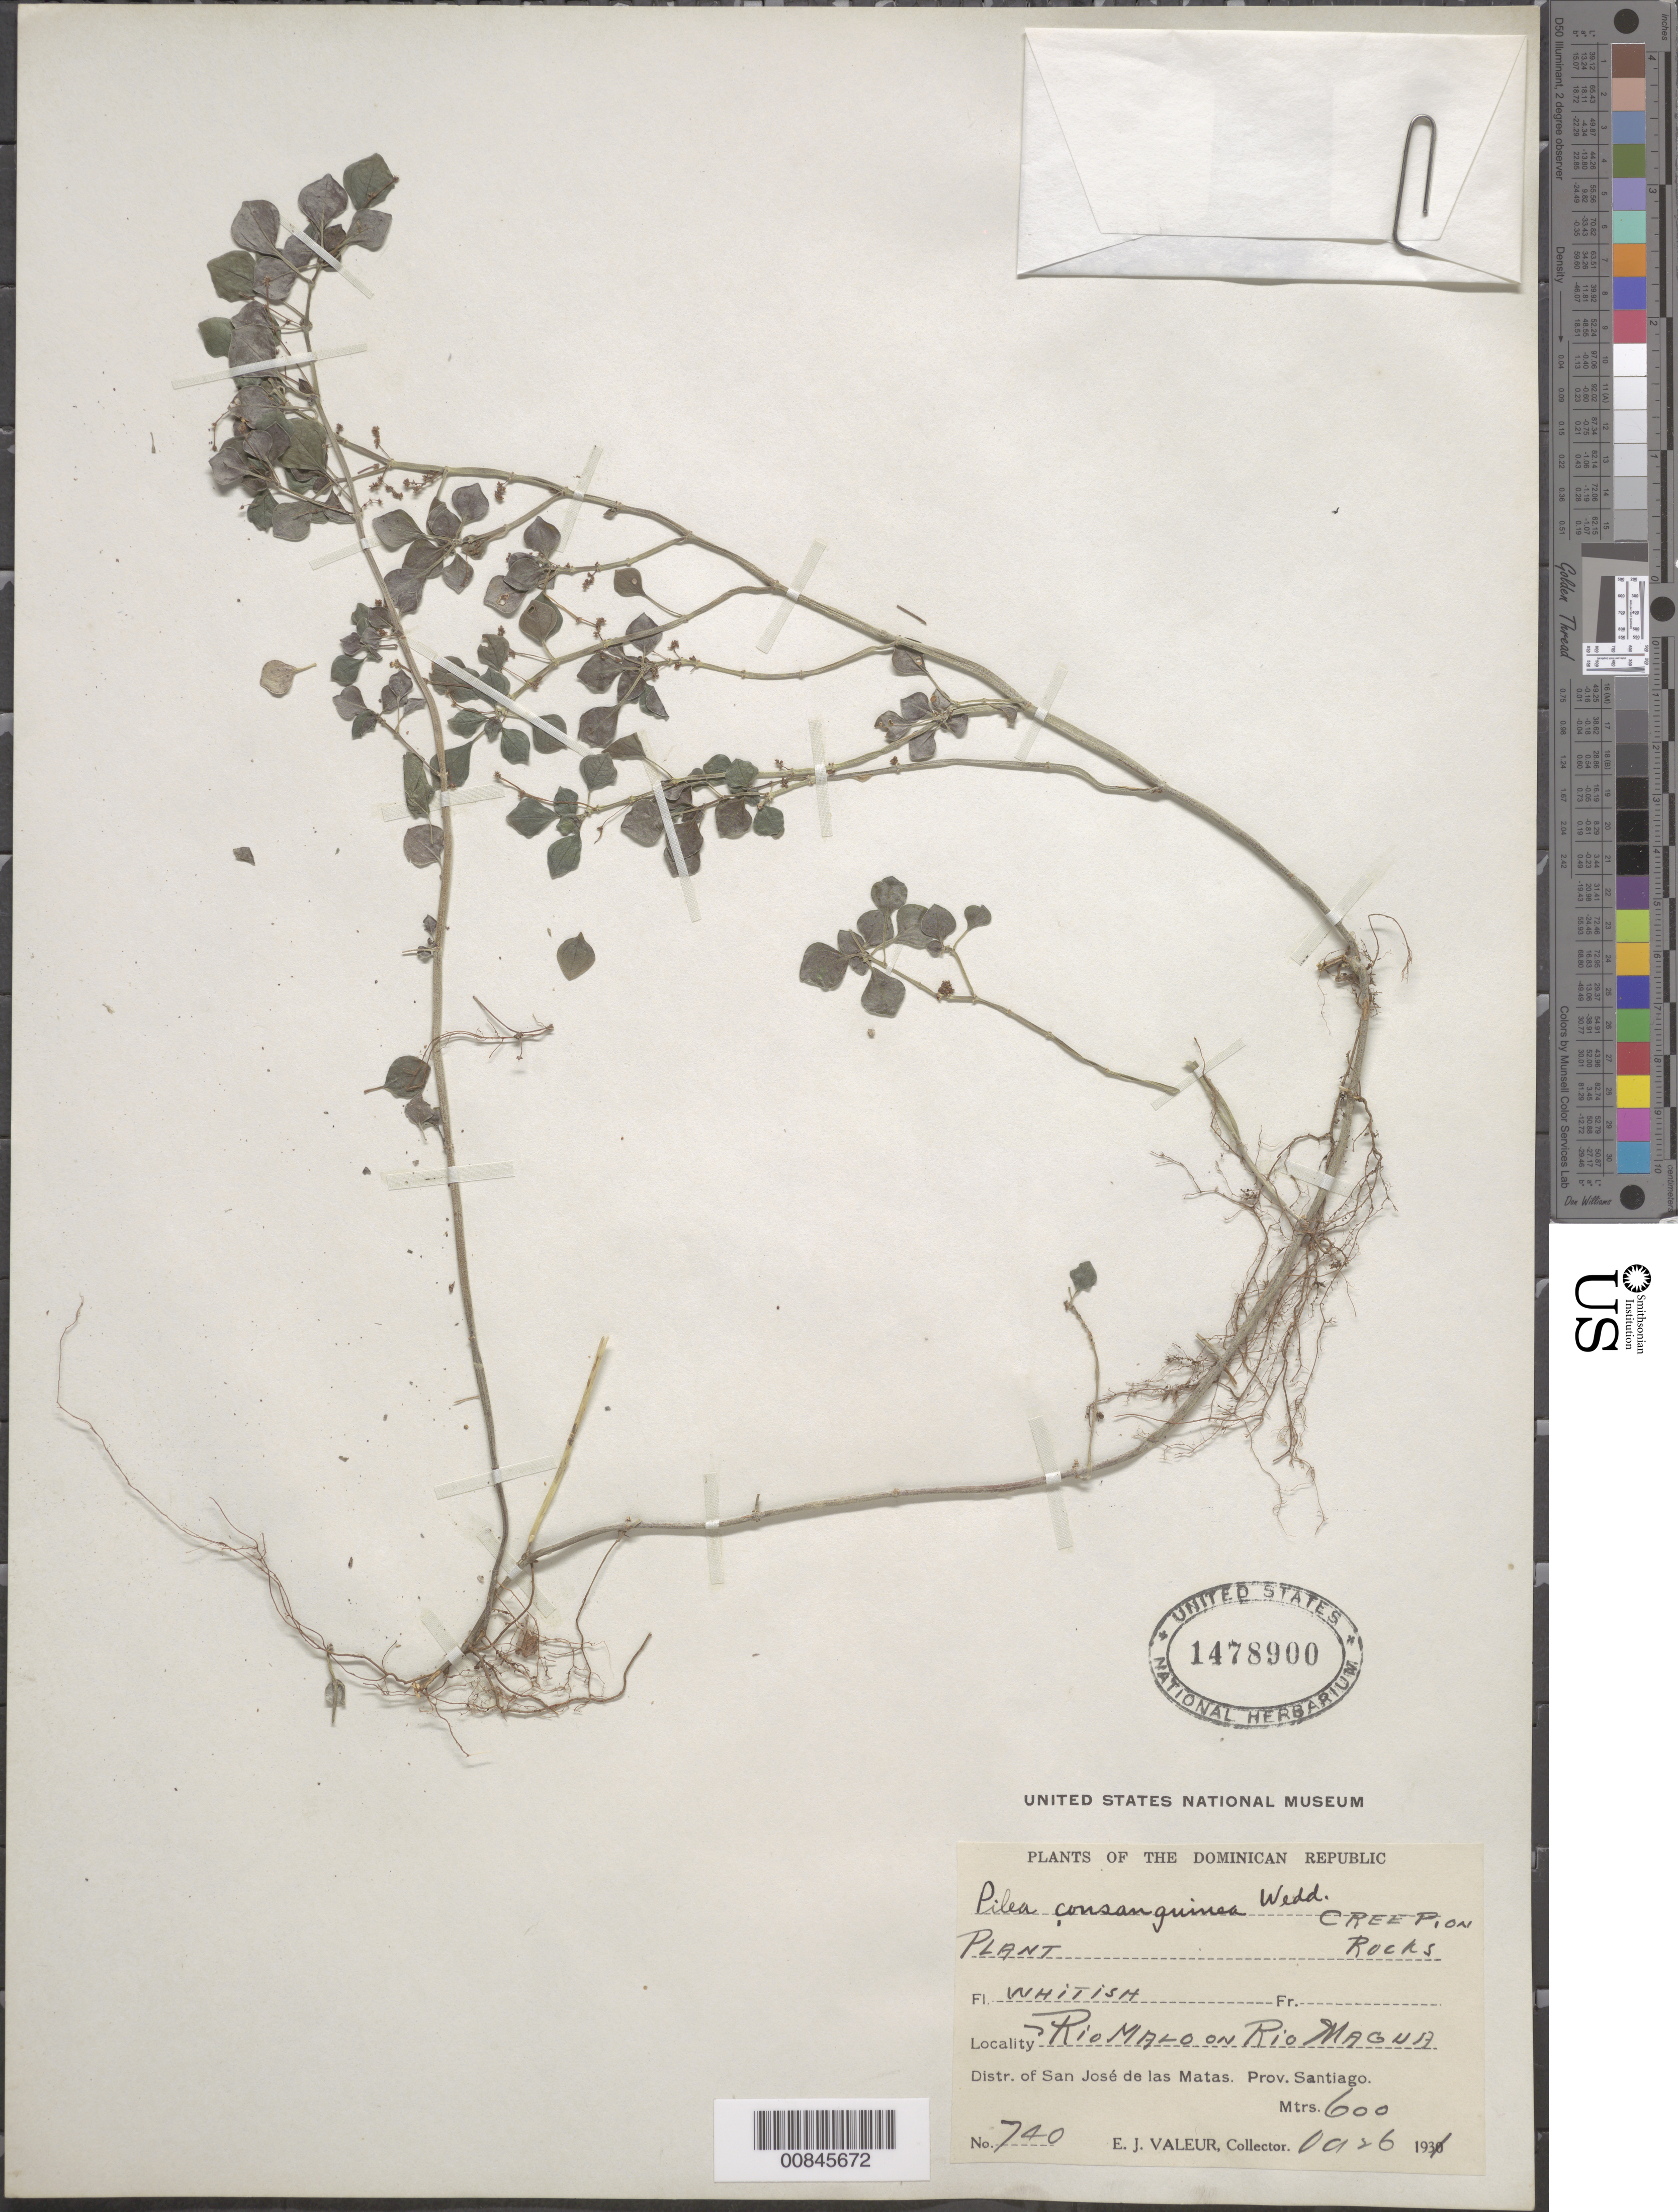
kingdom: Plantae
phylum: Tracheophyta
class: Magnoliopsida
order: Rosales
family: Urticaceae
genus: Pilea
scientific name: Pilea consanguinea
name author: Wedd.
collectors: E. Valeur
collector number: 740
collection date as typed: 26 Oct 1931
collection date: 1931-10-26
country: Dominican Republic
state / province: Santiago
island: Hispaniola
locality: Río Malo on Río Magua. Distr.of San José de las Matas.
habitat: Creeping on rocks.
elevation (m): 600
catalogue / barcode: US 1478900